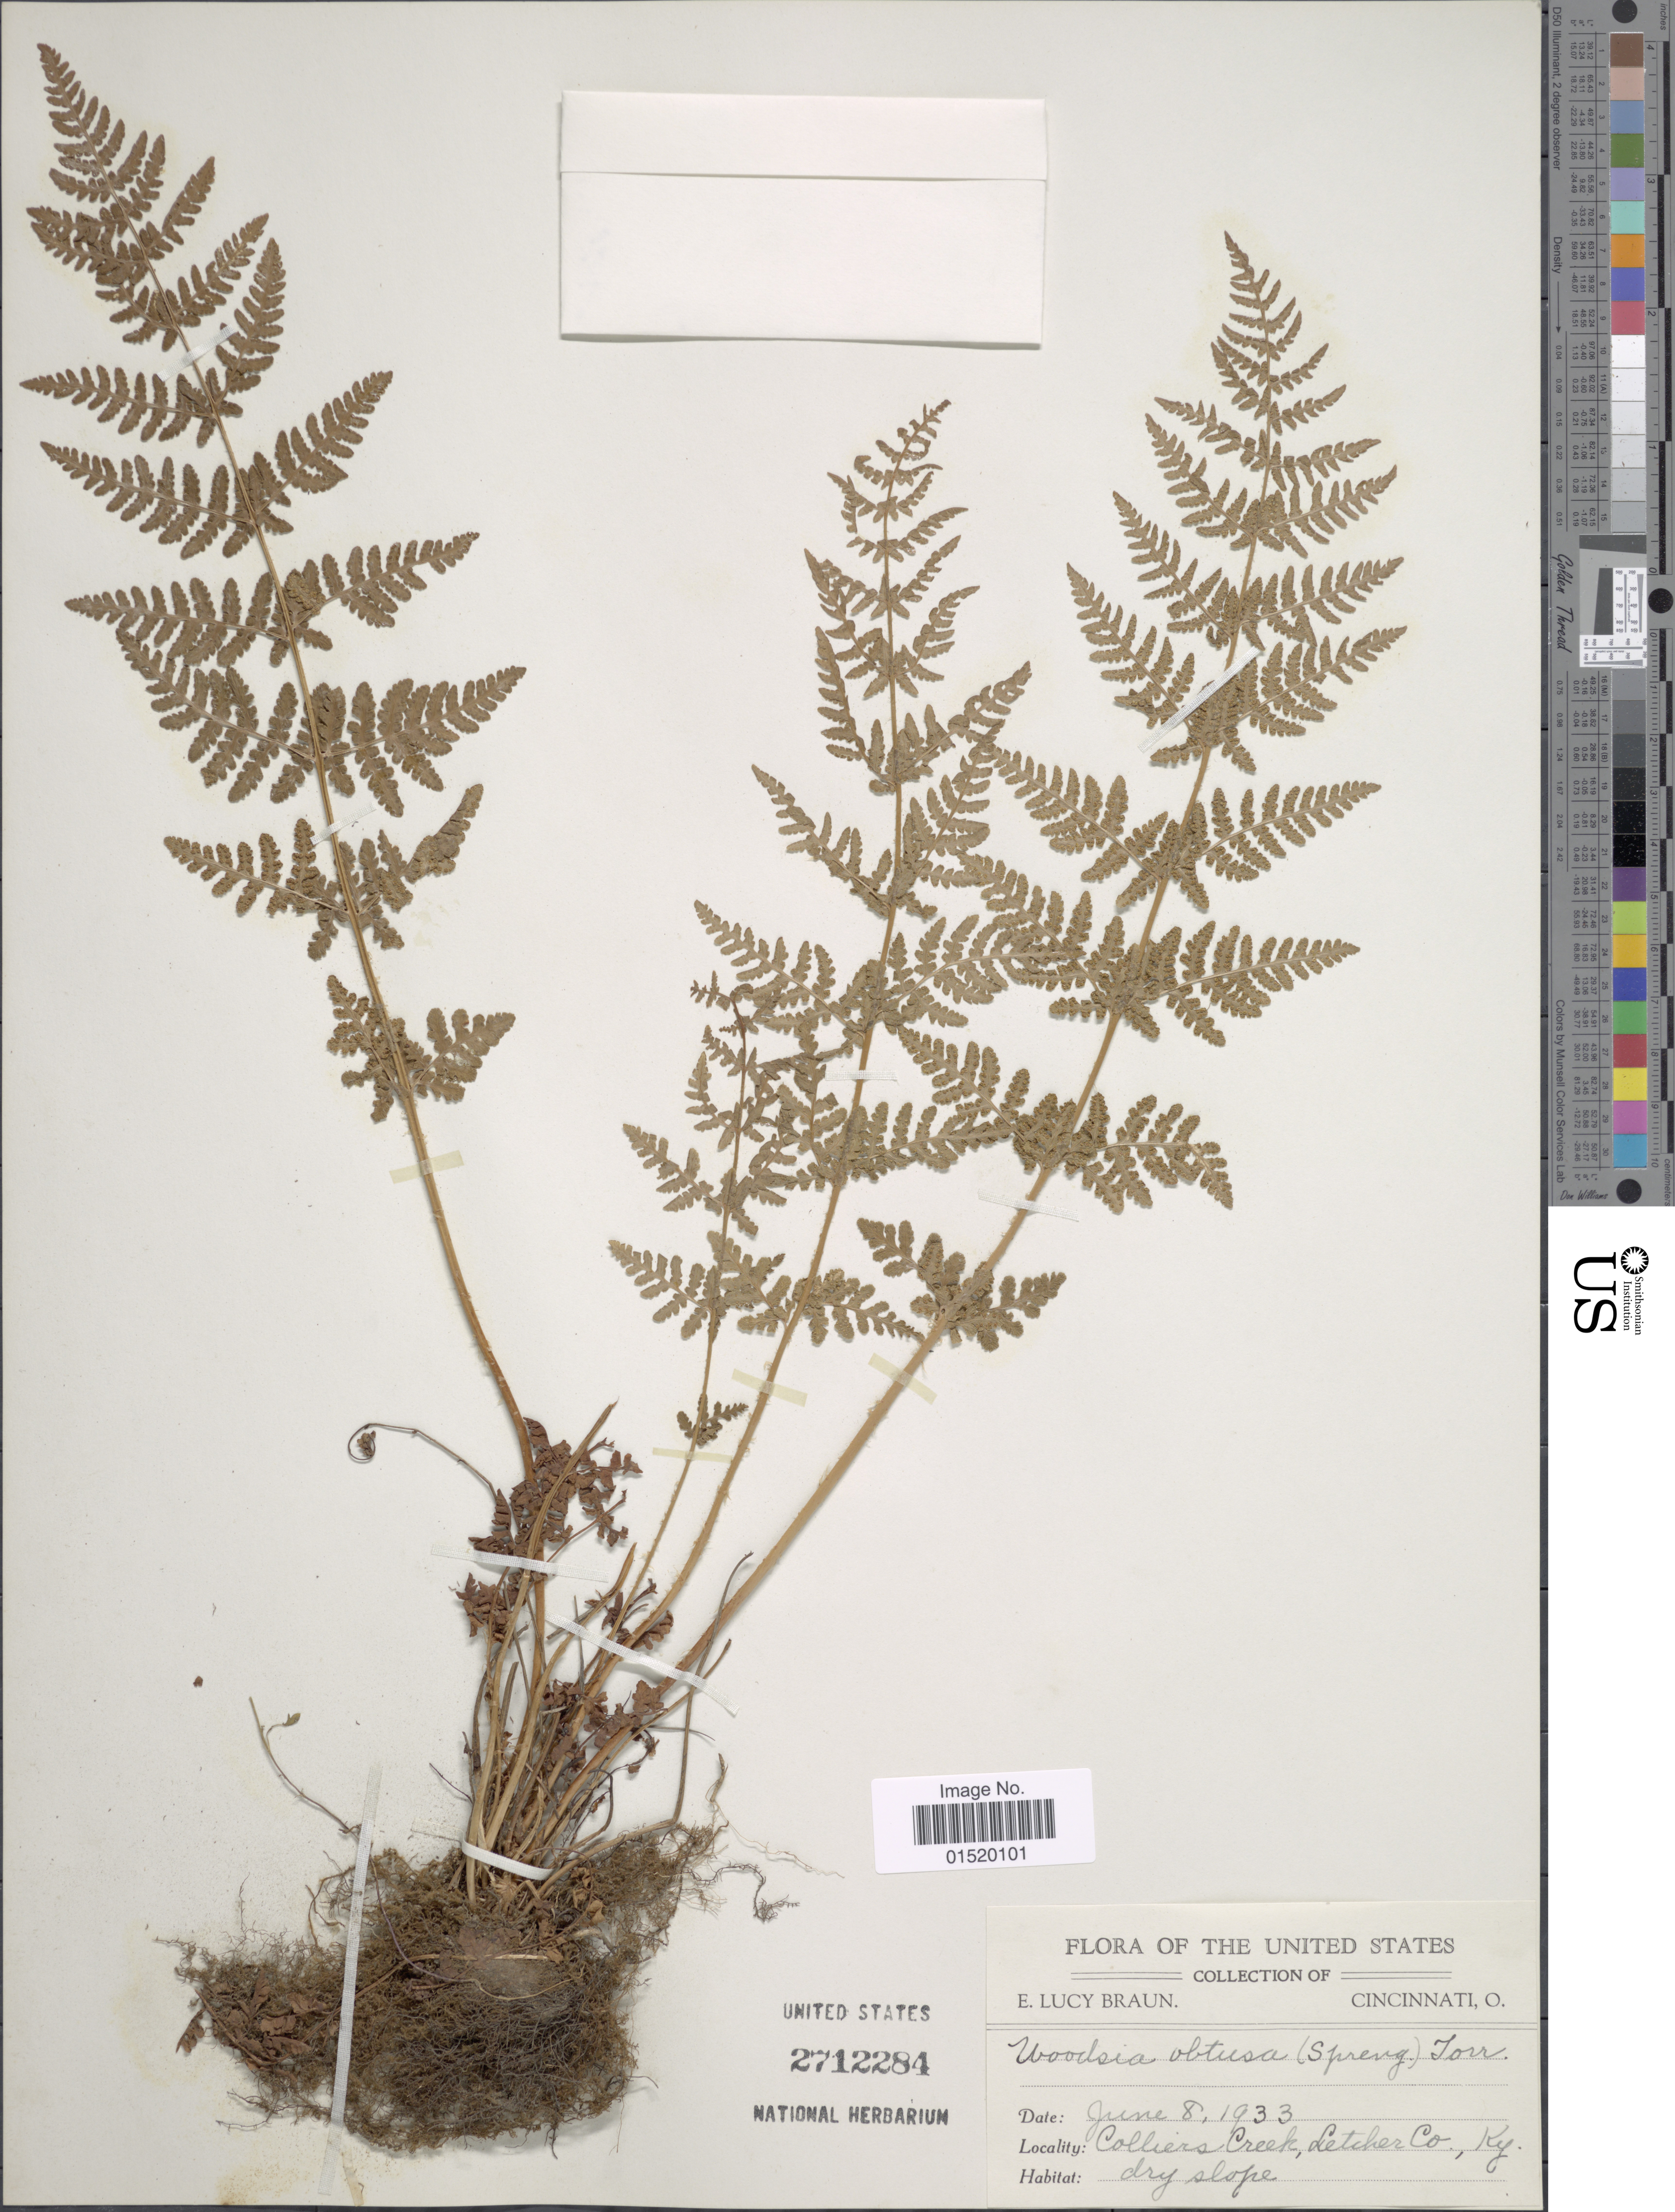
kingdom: Plantae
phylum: Tracheophyta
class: Polypodiopsida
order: Polypodiales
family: Woodsiaceae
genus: Woodsia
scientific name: Woodsia obtusa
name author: (Spreng.) Torr.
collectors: E. L. Braun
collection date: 1933-06-08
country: United States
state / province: Kentucky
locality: Colliers Creek, Letcher Co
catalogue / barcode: US 2712284